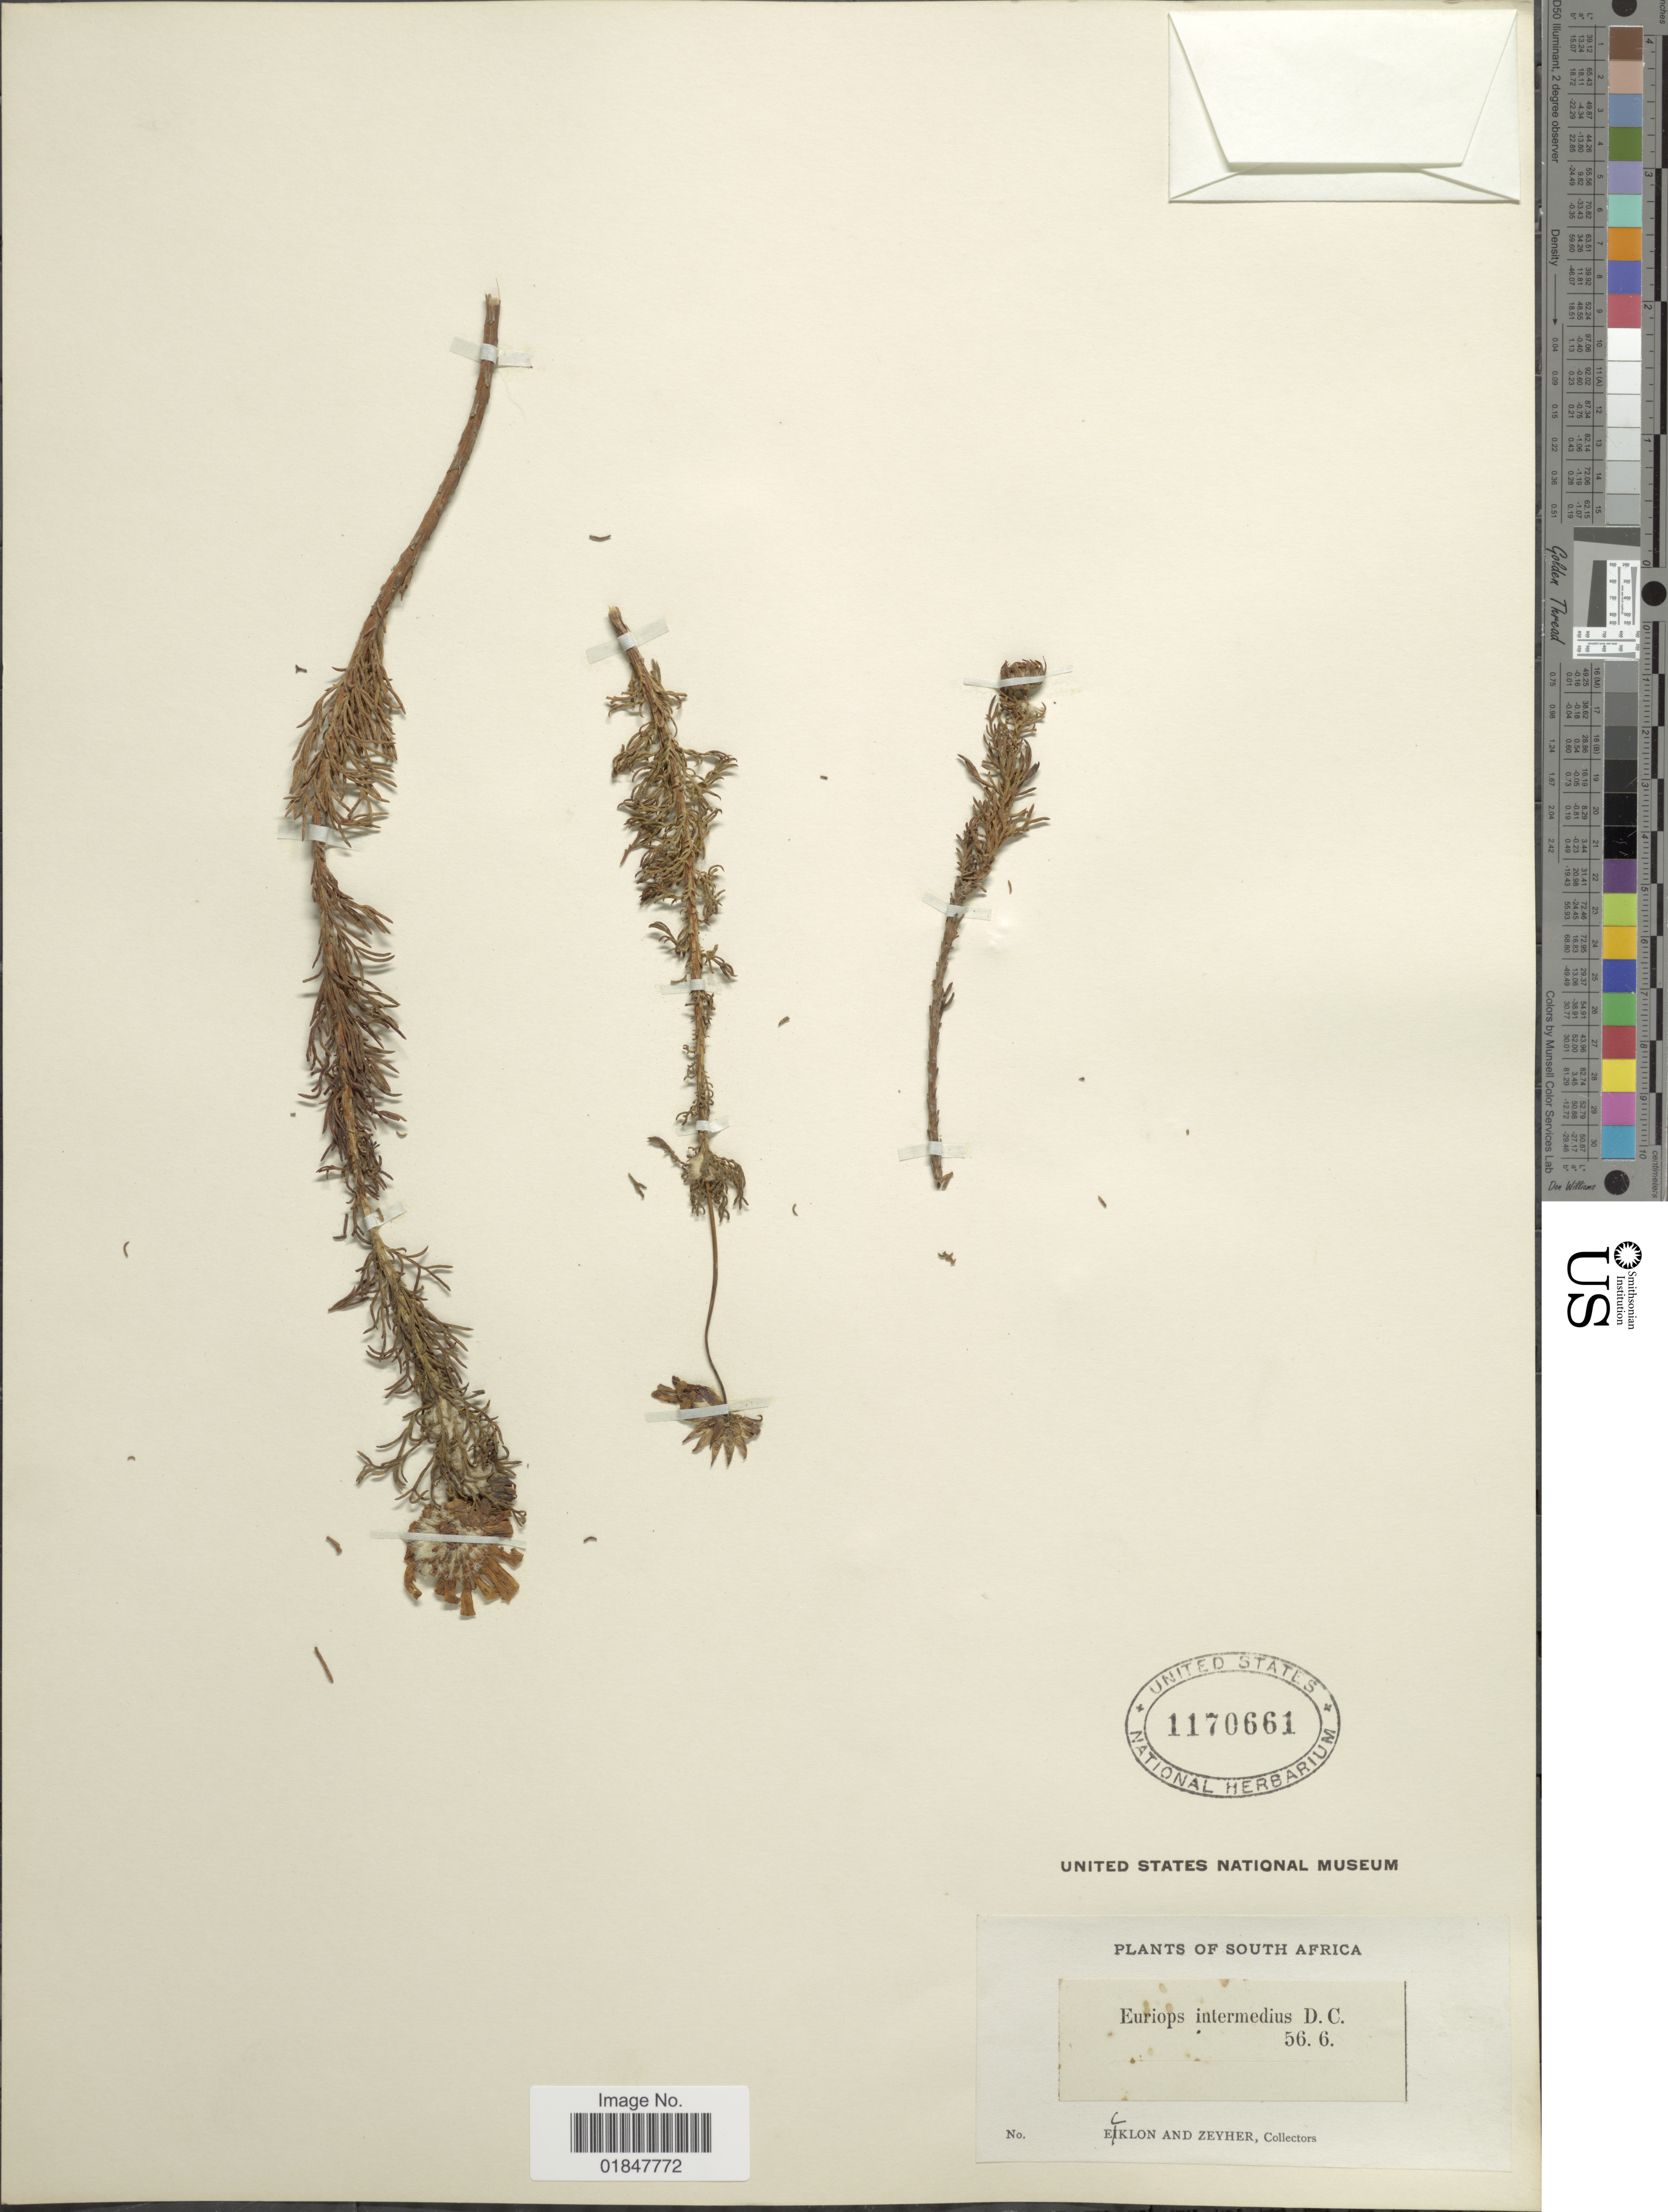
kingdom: Plantae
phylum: Tracheophyta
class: Magnoliopsida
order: Asterales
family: Asteraceae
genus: Euryops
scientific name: Euryops intermedius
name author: DC.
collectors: -. Ecklon & -. Zeyher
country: South Africa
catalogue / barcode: US 1170661